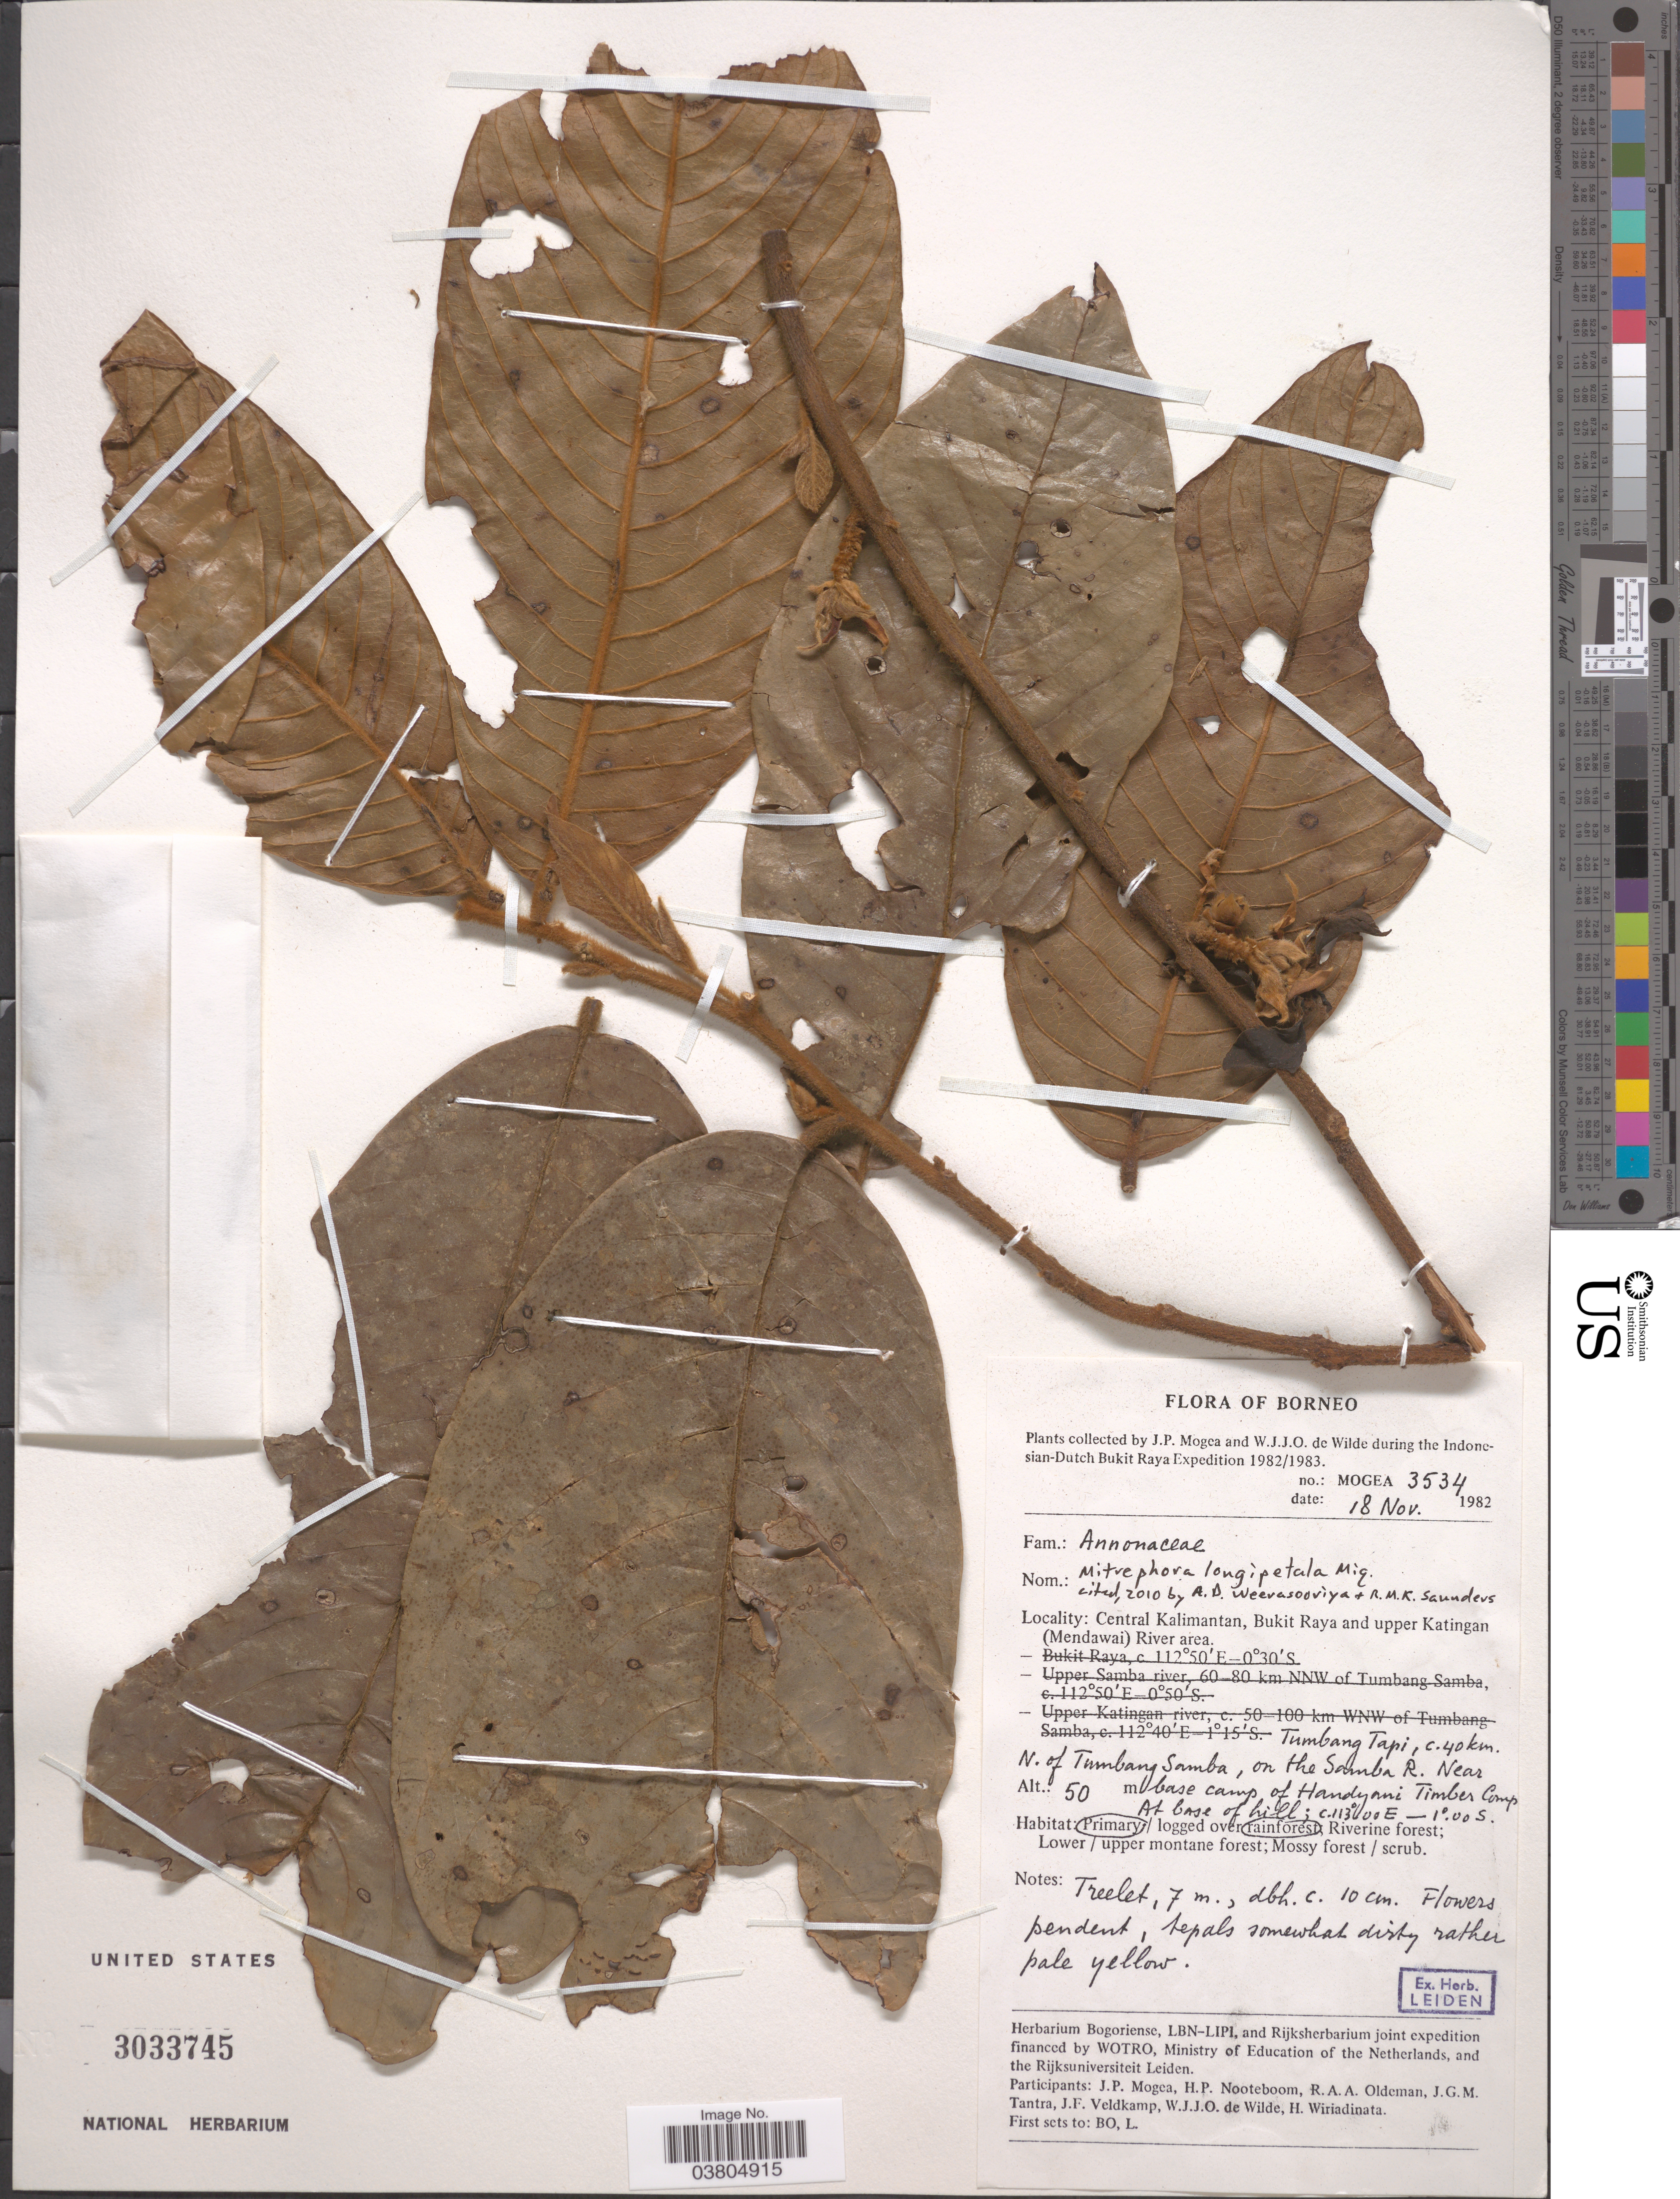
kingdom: Plantae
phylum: Tracheophyta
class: Magnoliopsida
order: Magnoliales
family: Annonaceae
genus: Mitrephora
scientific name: Mitrephora longipetala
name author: Miq.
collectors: J. Mogea & W. J. de Wilde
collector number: Mogea 3534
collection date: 1982-11-18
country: Indonesia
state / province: Kalimantan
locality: Central Kalimantan, Bukit Raya and upper Katingan (Mendawai) River area. Tumbang Tapi, c. 40 km. N. of Tumbang Samba, on the Samba R. Near base camp of Handyani Timber Camp. At base of hill.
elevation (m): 50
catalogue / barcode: US 3033745